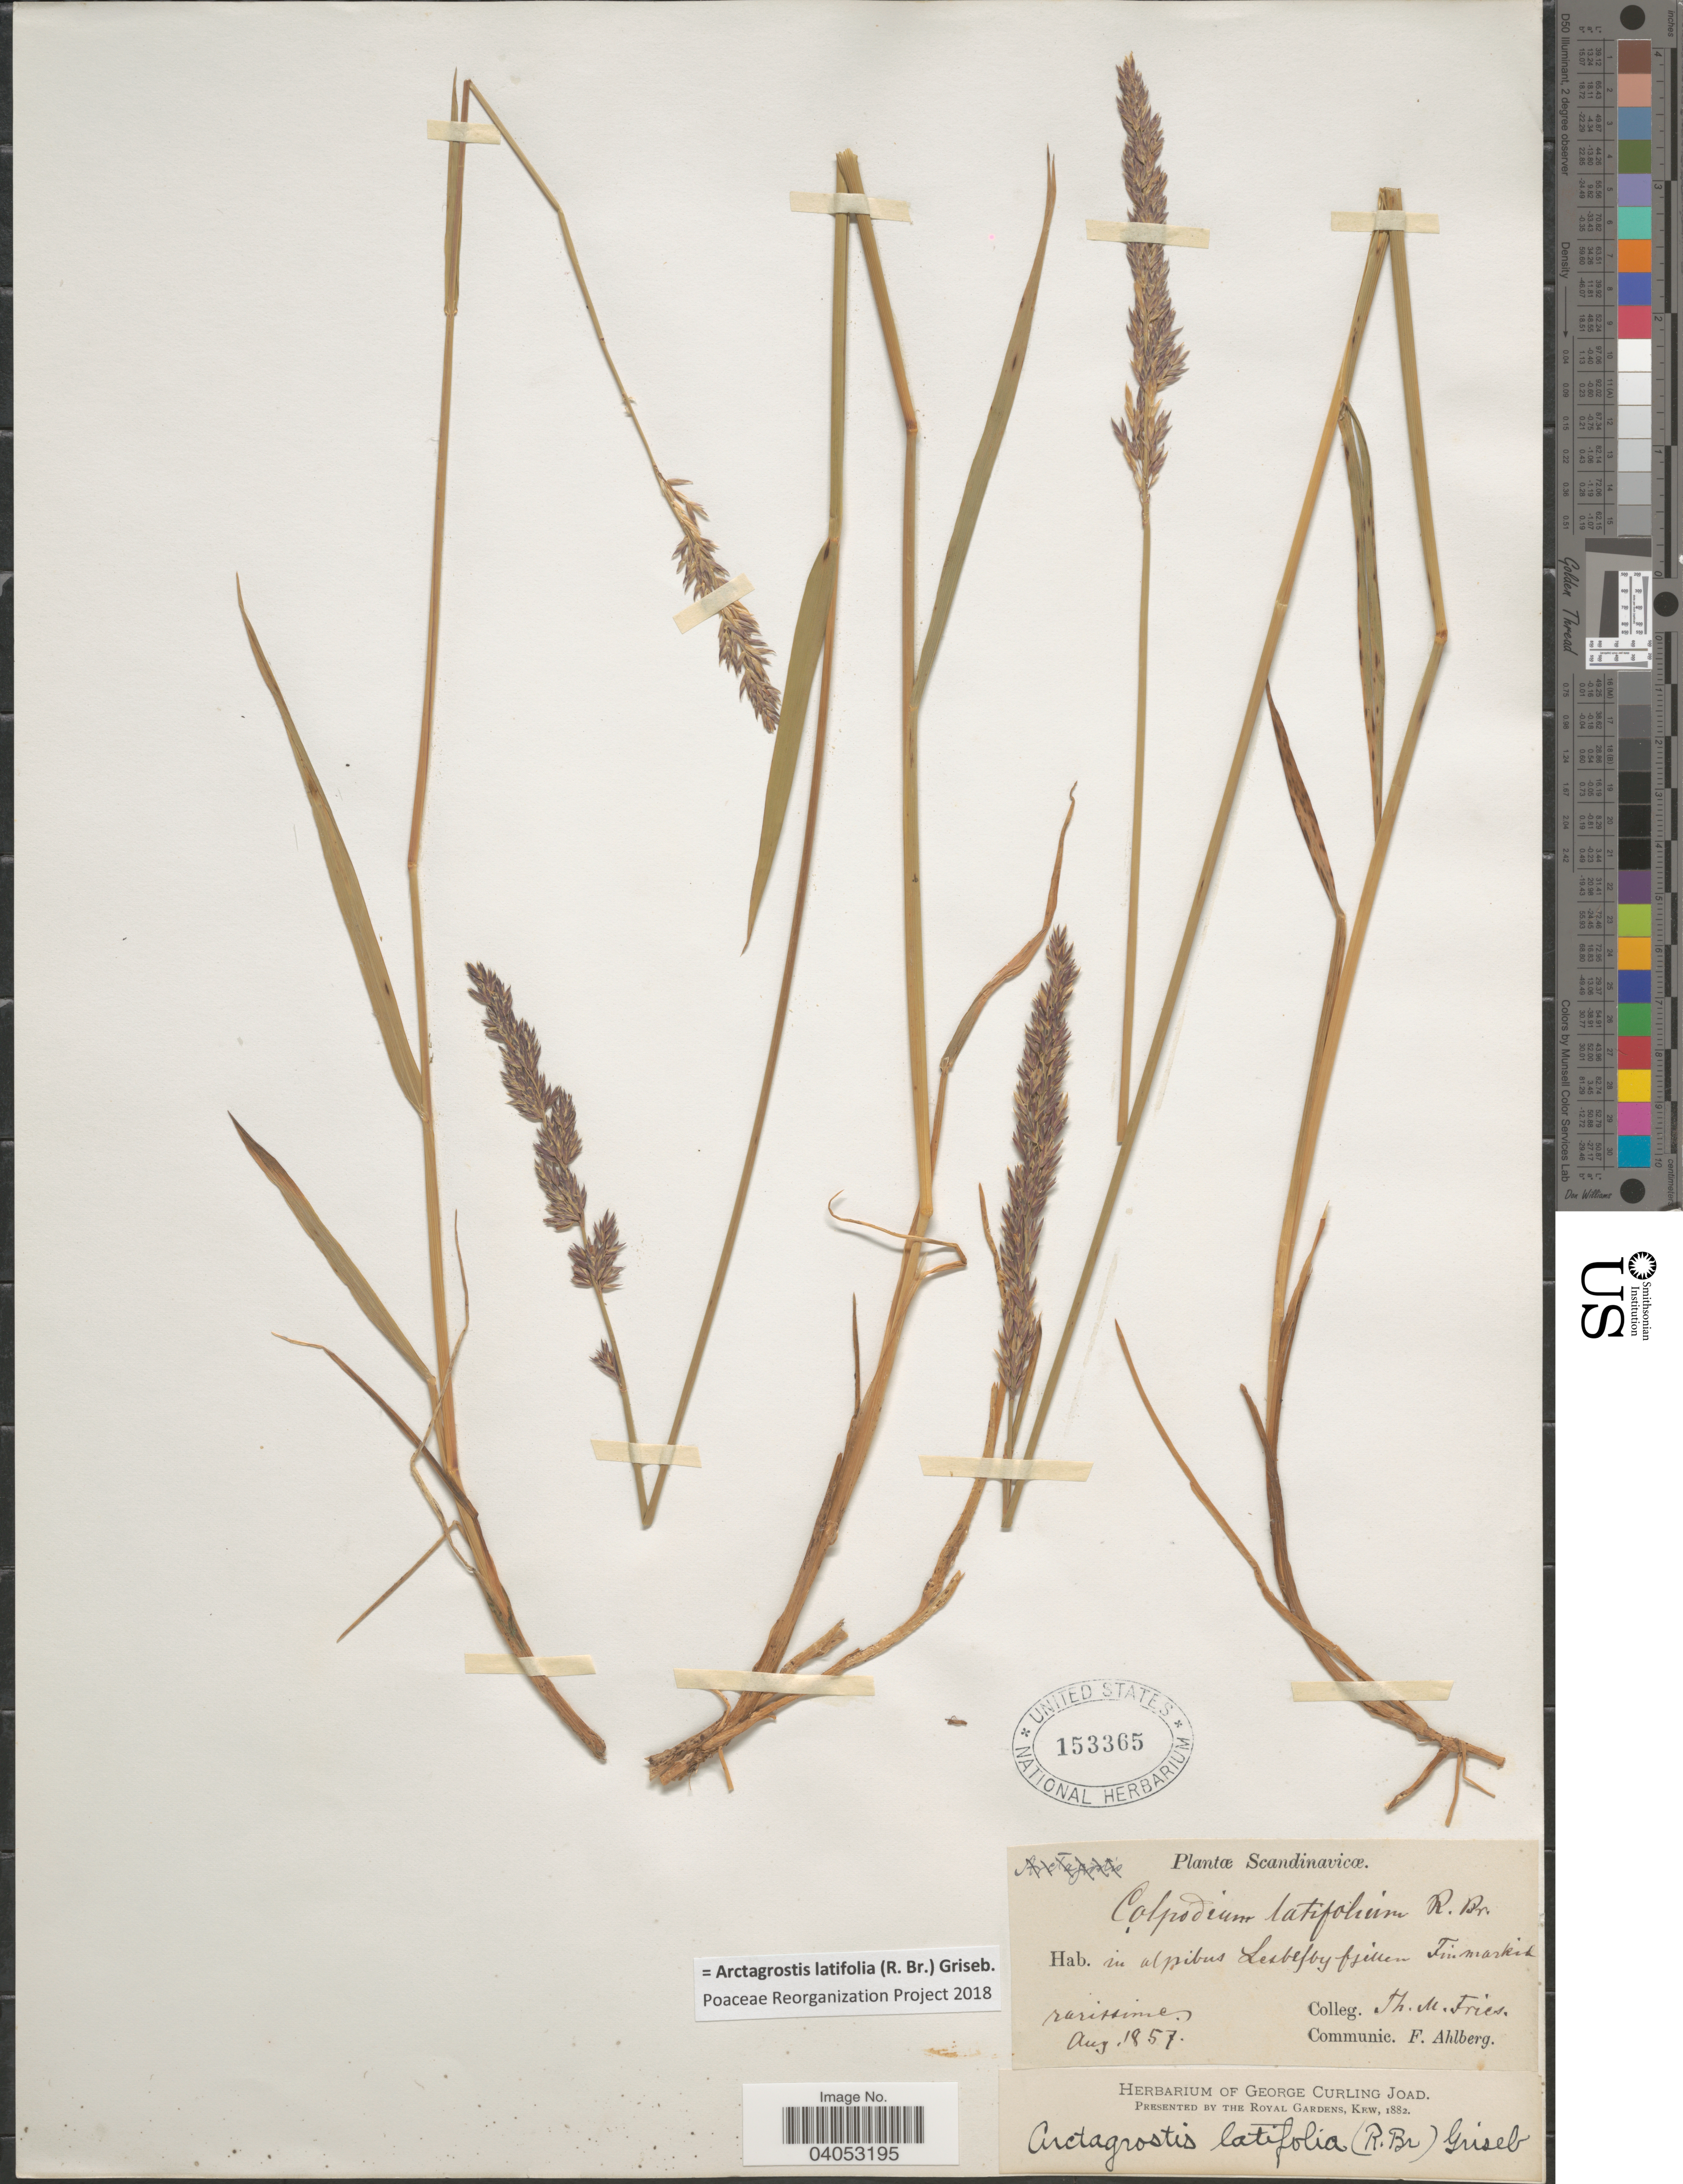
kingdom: Plantae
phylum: Tracheophyta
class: Liliopsida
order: Poales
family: Poaceae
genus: Arctagrostis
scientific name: Arctagrostis latifolia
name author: (R. Br.) Griseb.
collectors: T. Fries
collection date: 1857-08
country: Norway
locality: Scandinavicæ. In alpibus Lesbefby fjellen Finmarkid.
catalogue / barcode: US 153365